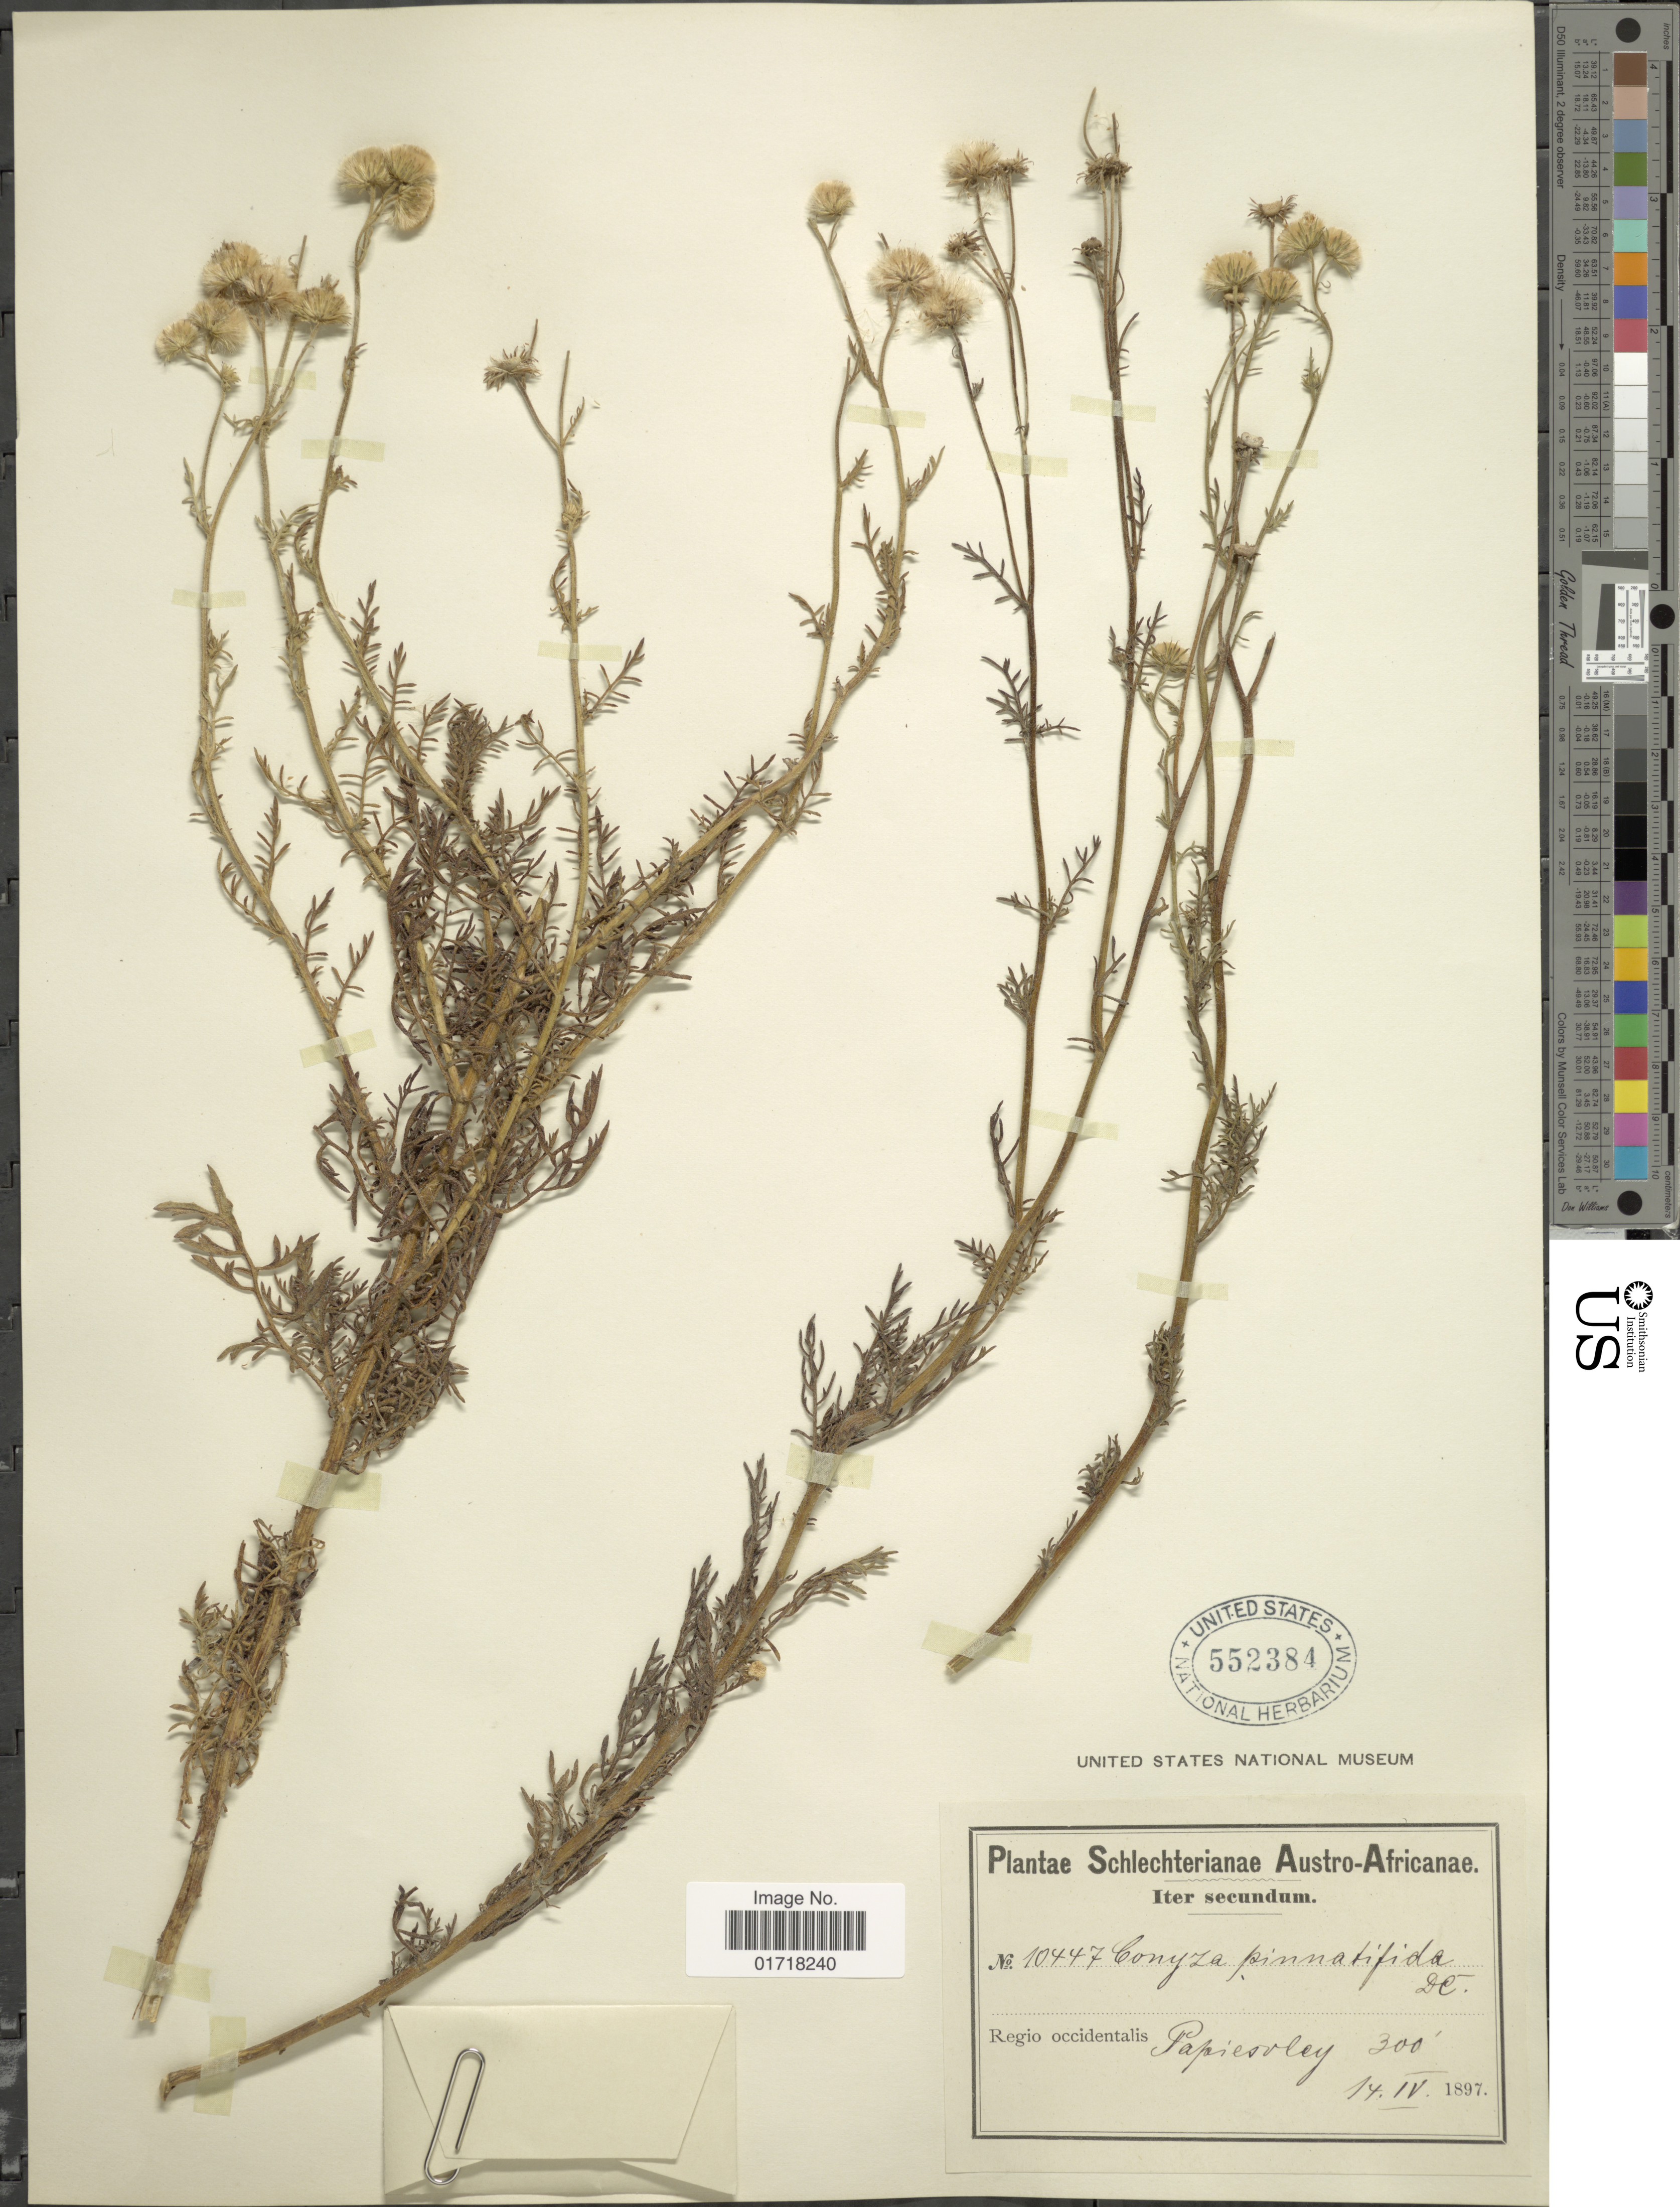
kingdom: Plantae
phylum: Tracheophyta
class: Magnoliopsida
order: Asterales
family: Asteraceae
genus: Conyza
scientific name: Conyza pinnatifida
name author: Dunn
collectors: Schlechter, --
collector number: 10447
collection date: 1897-04-14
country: South Africa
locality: Austro-Africanae, Regio Occidentalis Papiesvley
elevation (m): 91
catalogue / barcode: US 552384